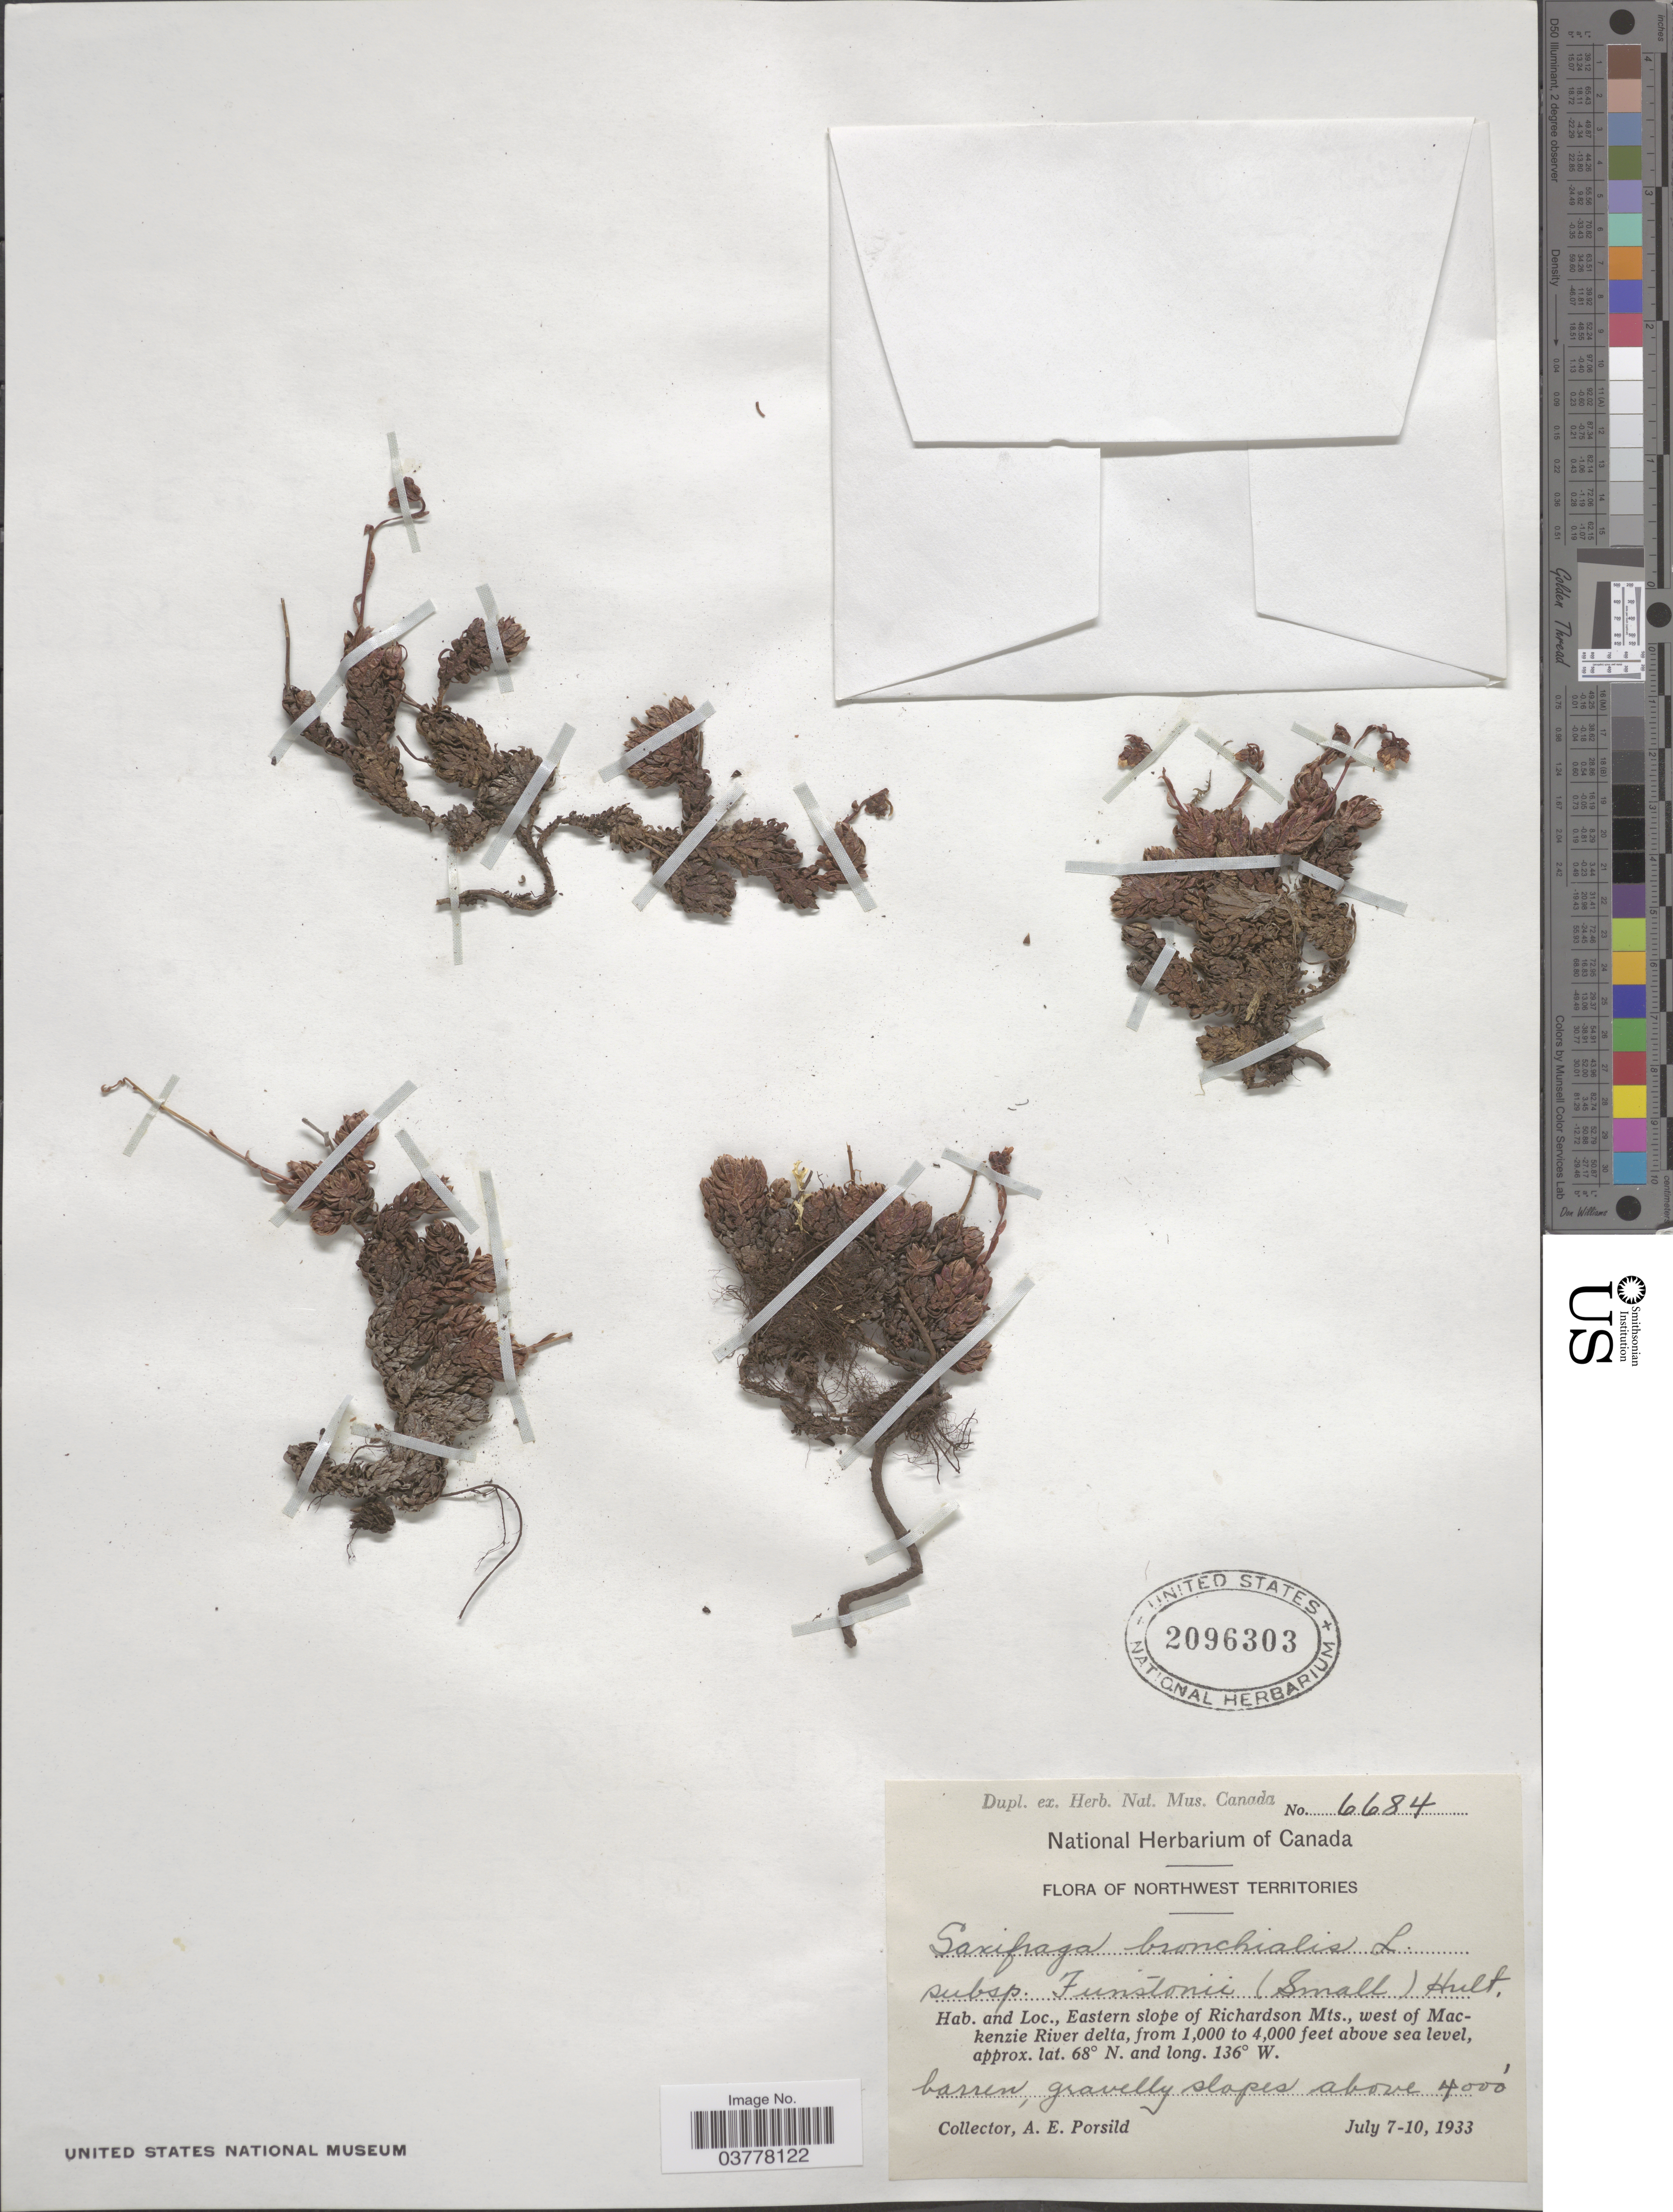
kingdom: Plantae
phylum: Tracheophyta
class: Magnoliopsida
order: Saxifragales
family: Saxifragaceae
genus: Saxifraga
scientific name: Saxifraga bronchialis subsp. funstonii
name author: (Small) Hultén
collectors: A. E. Porsild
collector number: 6684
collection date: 1933-07-07/1933-07-10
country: Canada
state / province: Northwest Territories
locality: Eastern slope of Richardson Mts., west of Mackenzie River delta.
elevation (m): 305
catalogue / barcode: US 2096303